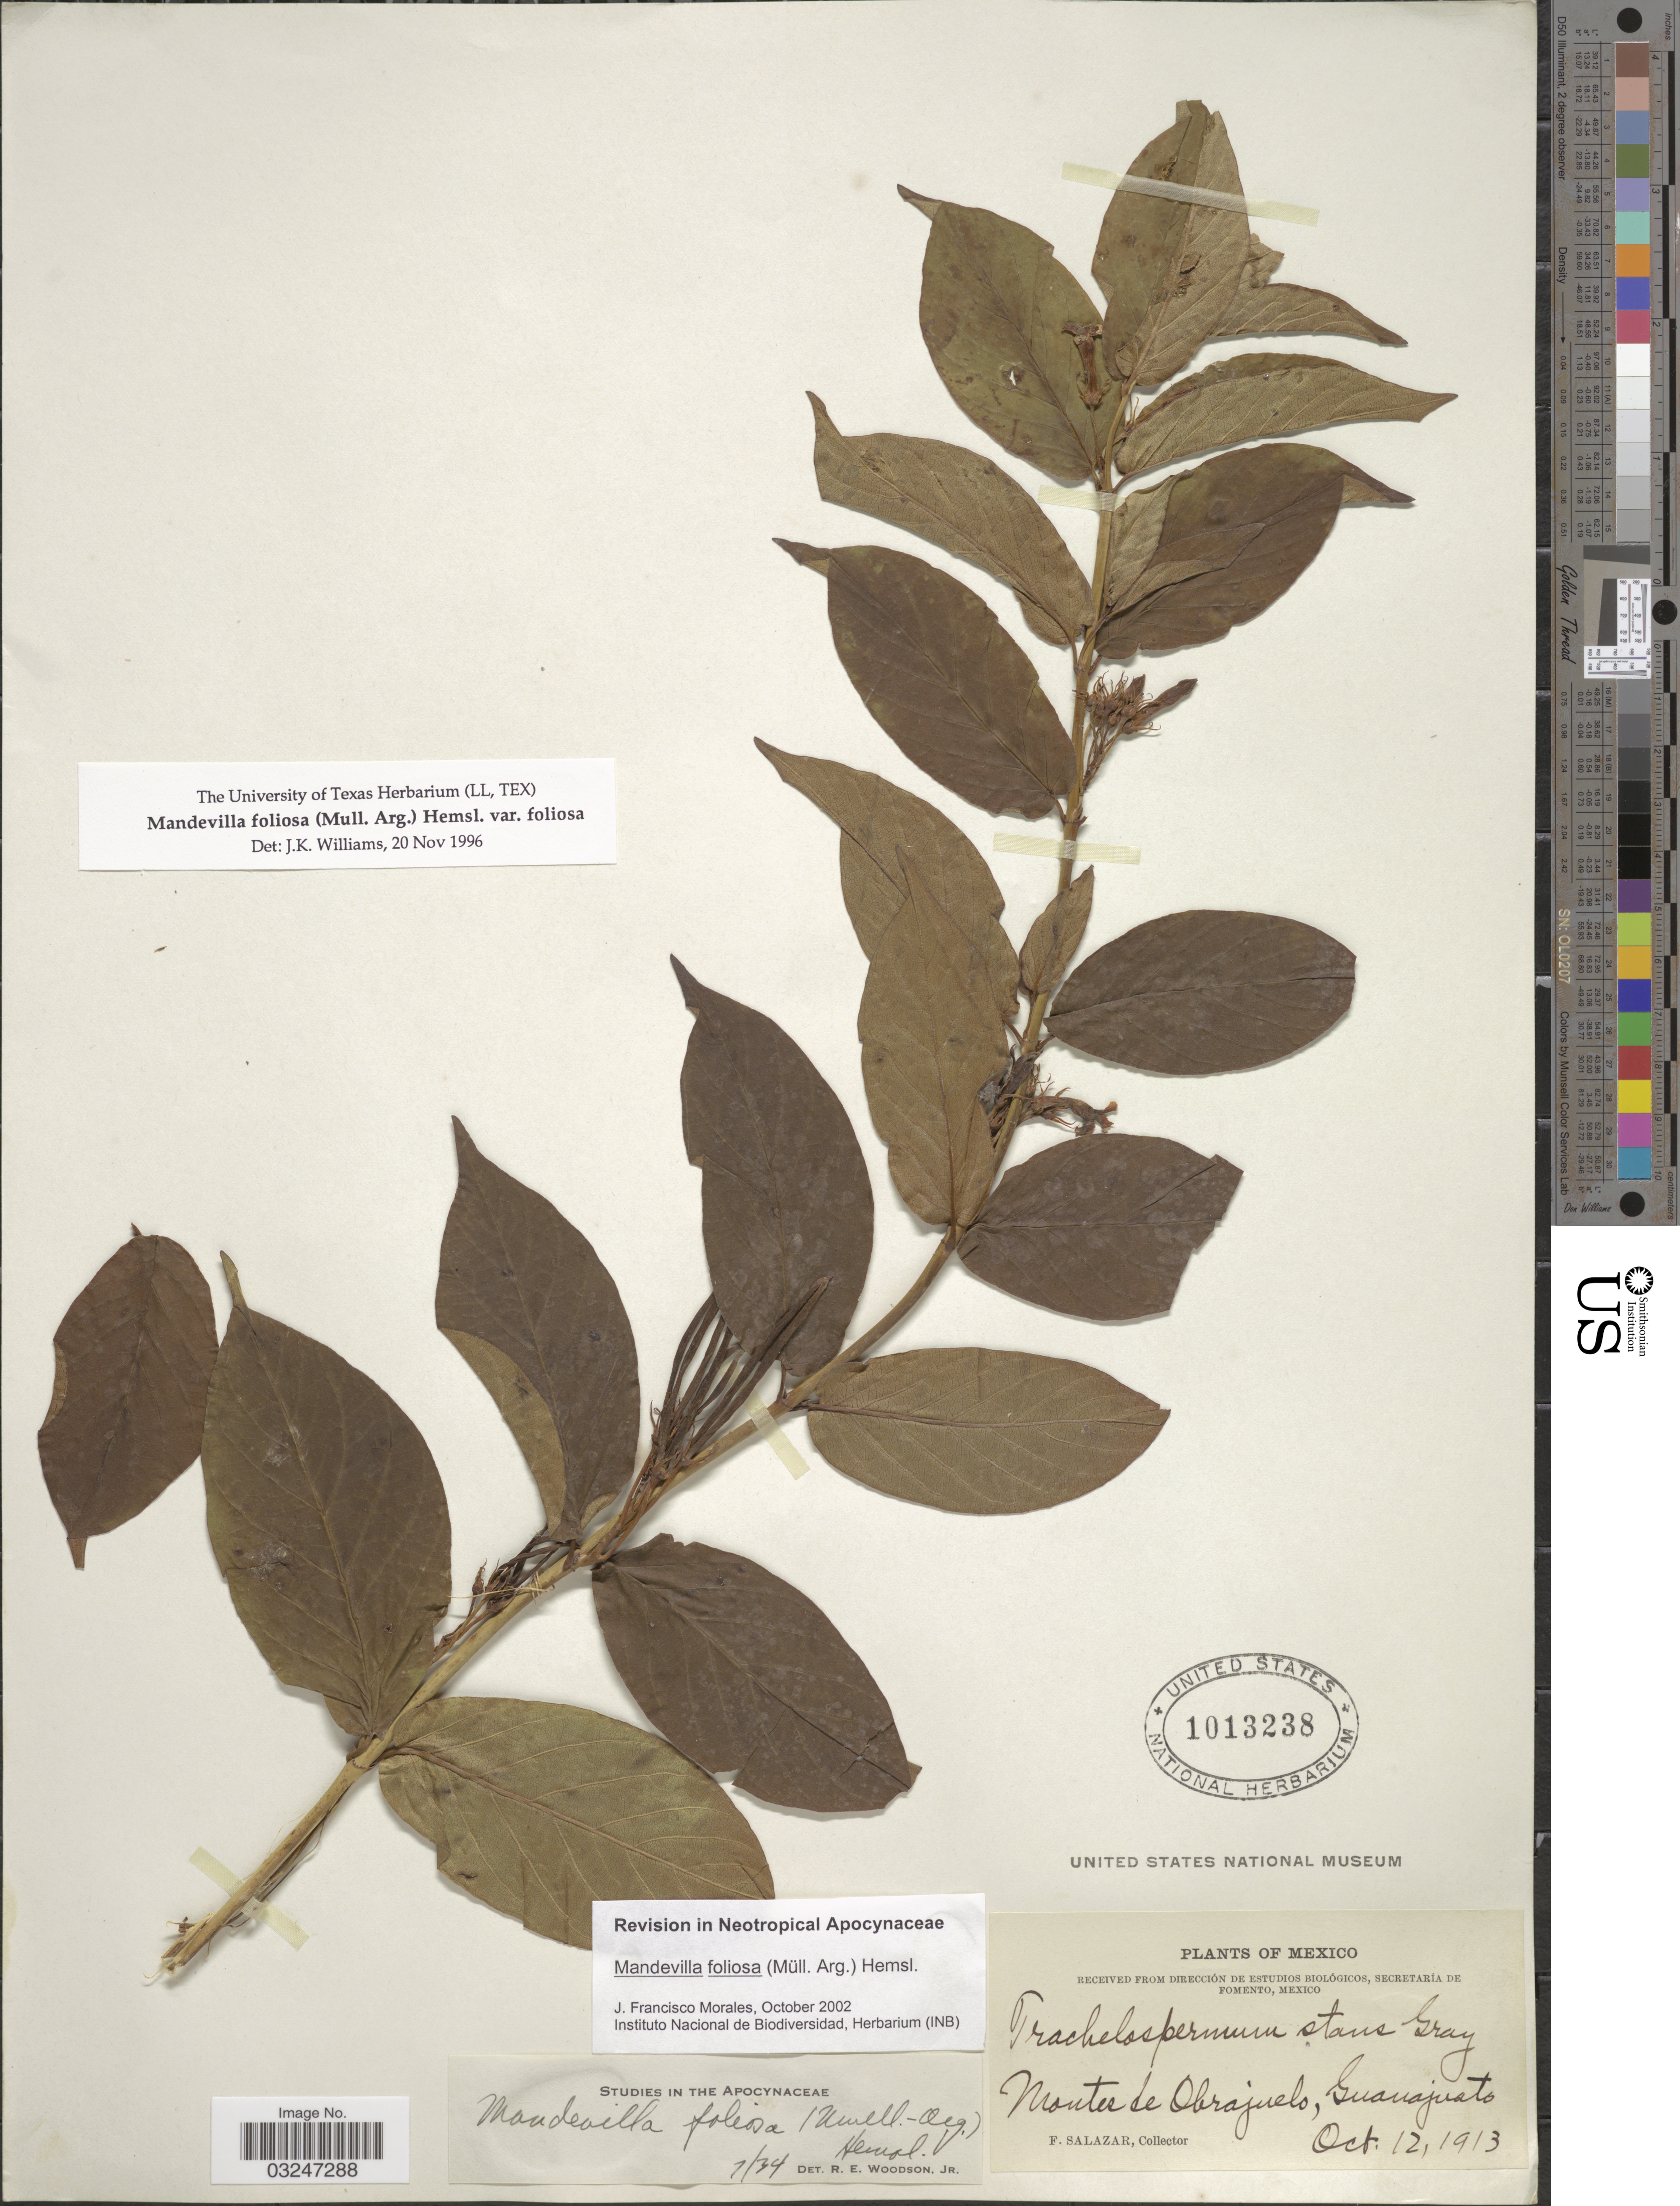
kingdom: Plantae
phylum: Tracheophyta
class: Magnoliopsida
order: Gentianales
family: Apocynaceae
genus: Mandevilla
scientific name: Mandevilla foliosa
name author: (Müll. Arg.) Hemsl.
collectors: F. Salazar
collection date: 1913-10-12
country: Mexico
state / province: Guanajuato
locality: Montes de Obrajuelo.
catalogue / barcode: US 1013238